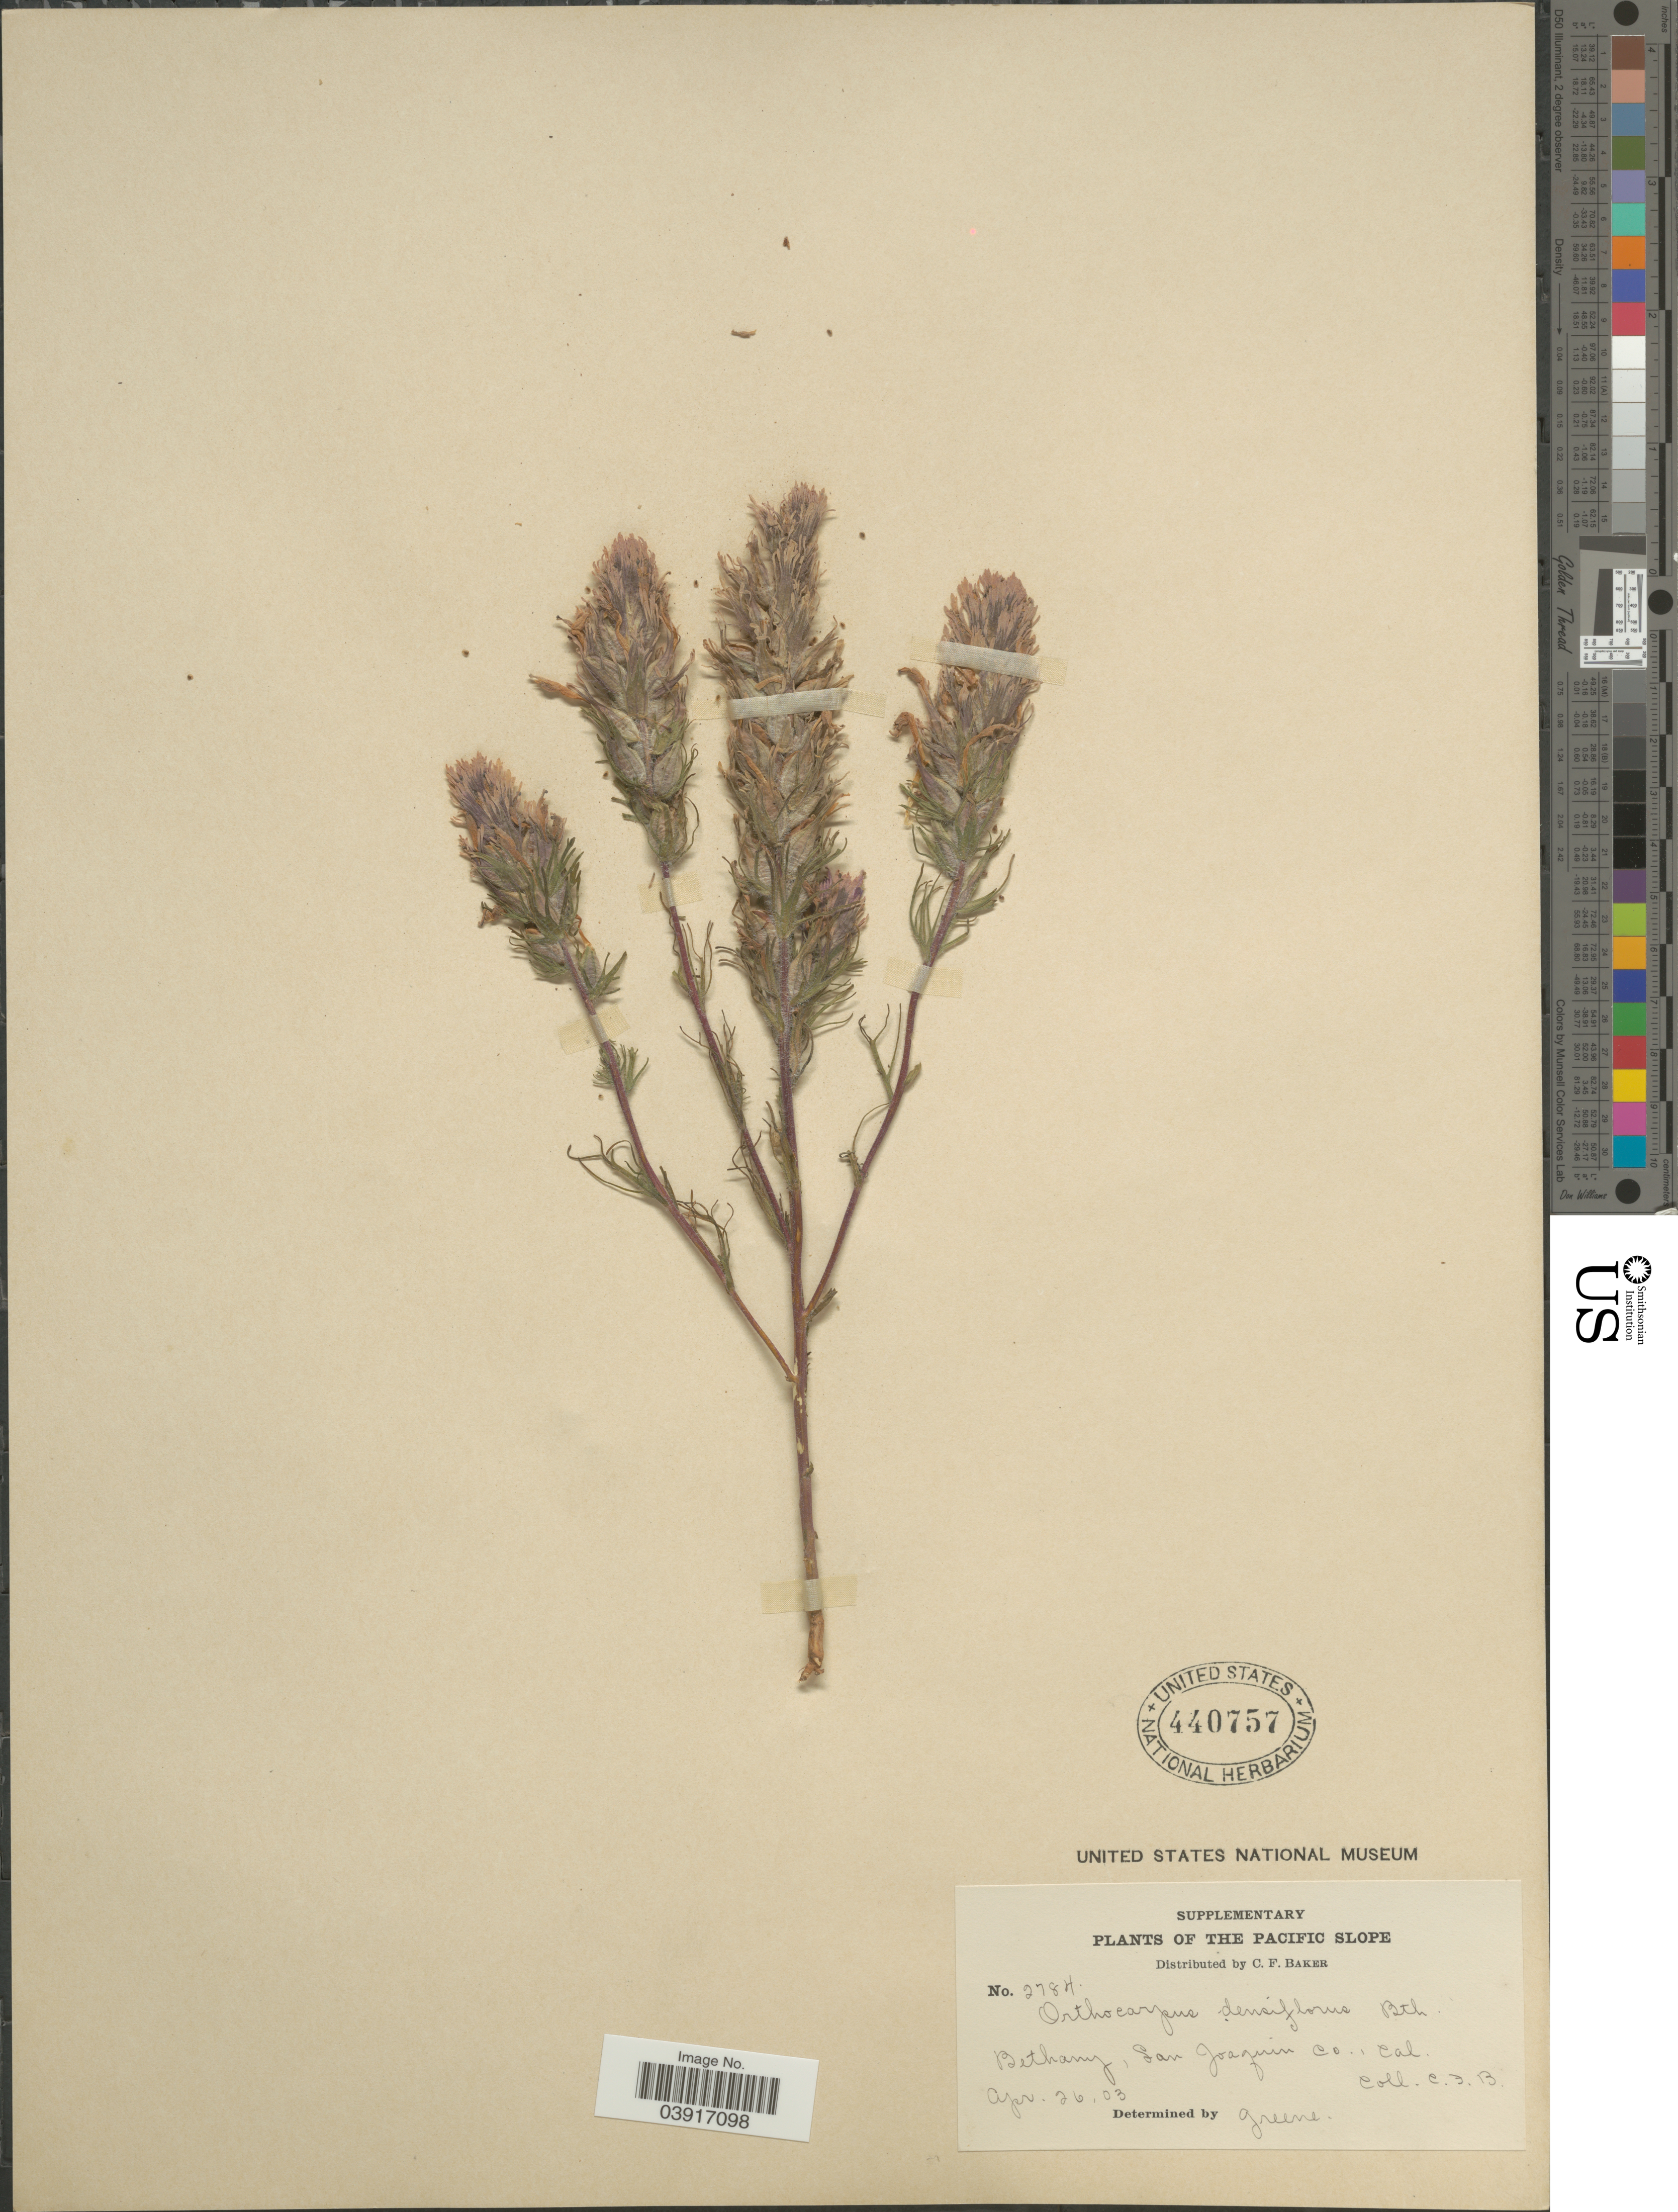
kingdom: Plantae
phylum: Tracheophyta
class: Magnoliopsida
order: Lamiales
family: Orobanchaceae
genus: Orthocarpus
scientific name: Orthocarpus densiflorus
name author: Benth.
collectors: C. F. Baker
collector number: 2784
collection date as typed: Transcribed d/m/y: 26/4/3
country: United States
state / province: California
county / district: San Joaquin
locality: The Pacific Slope. Bethany, San Joaquin Co.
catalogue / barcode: US 440757